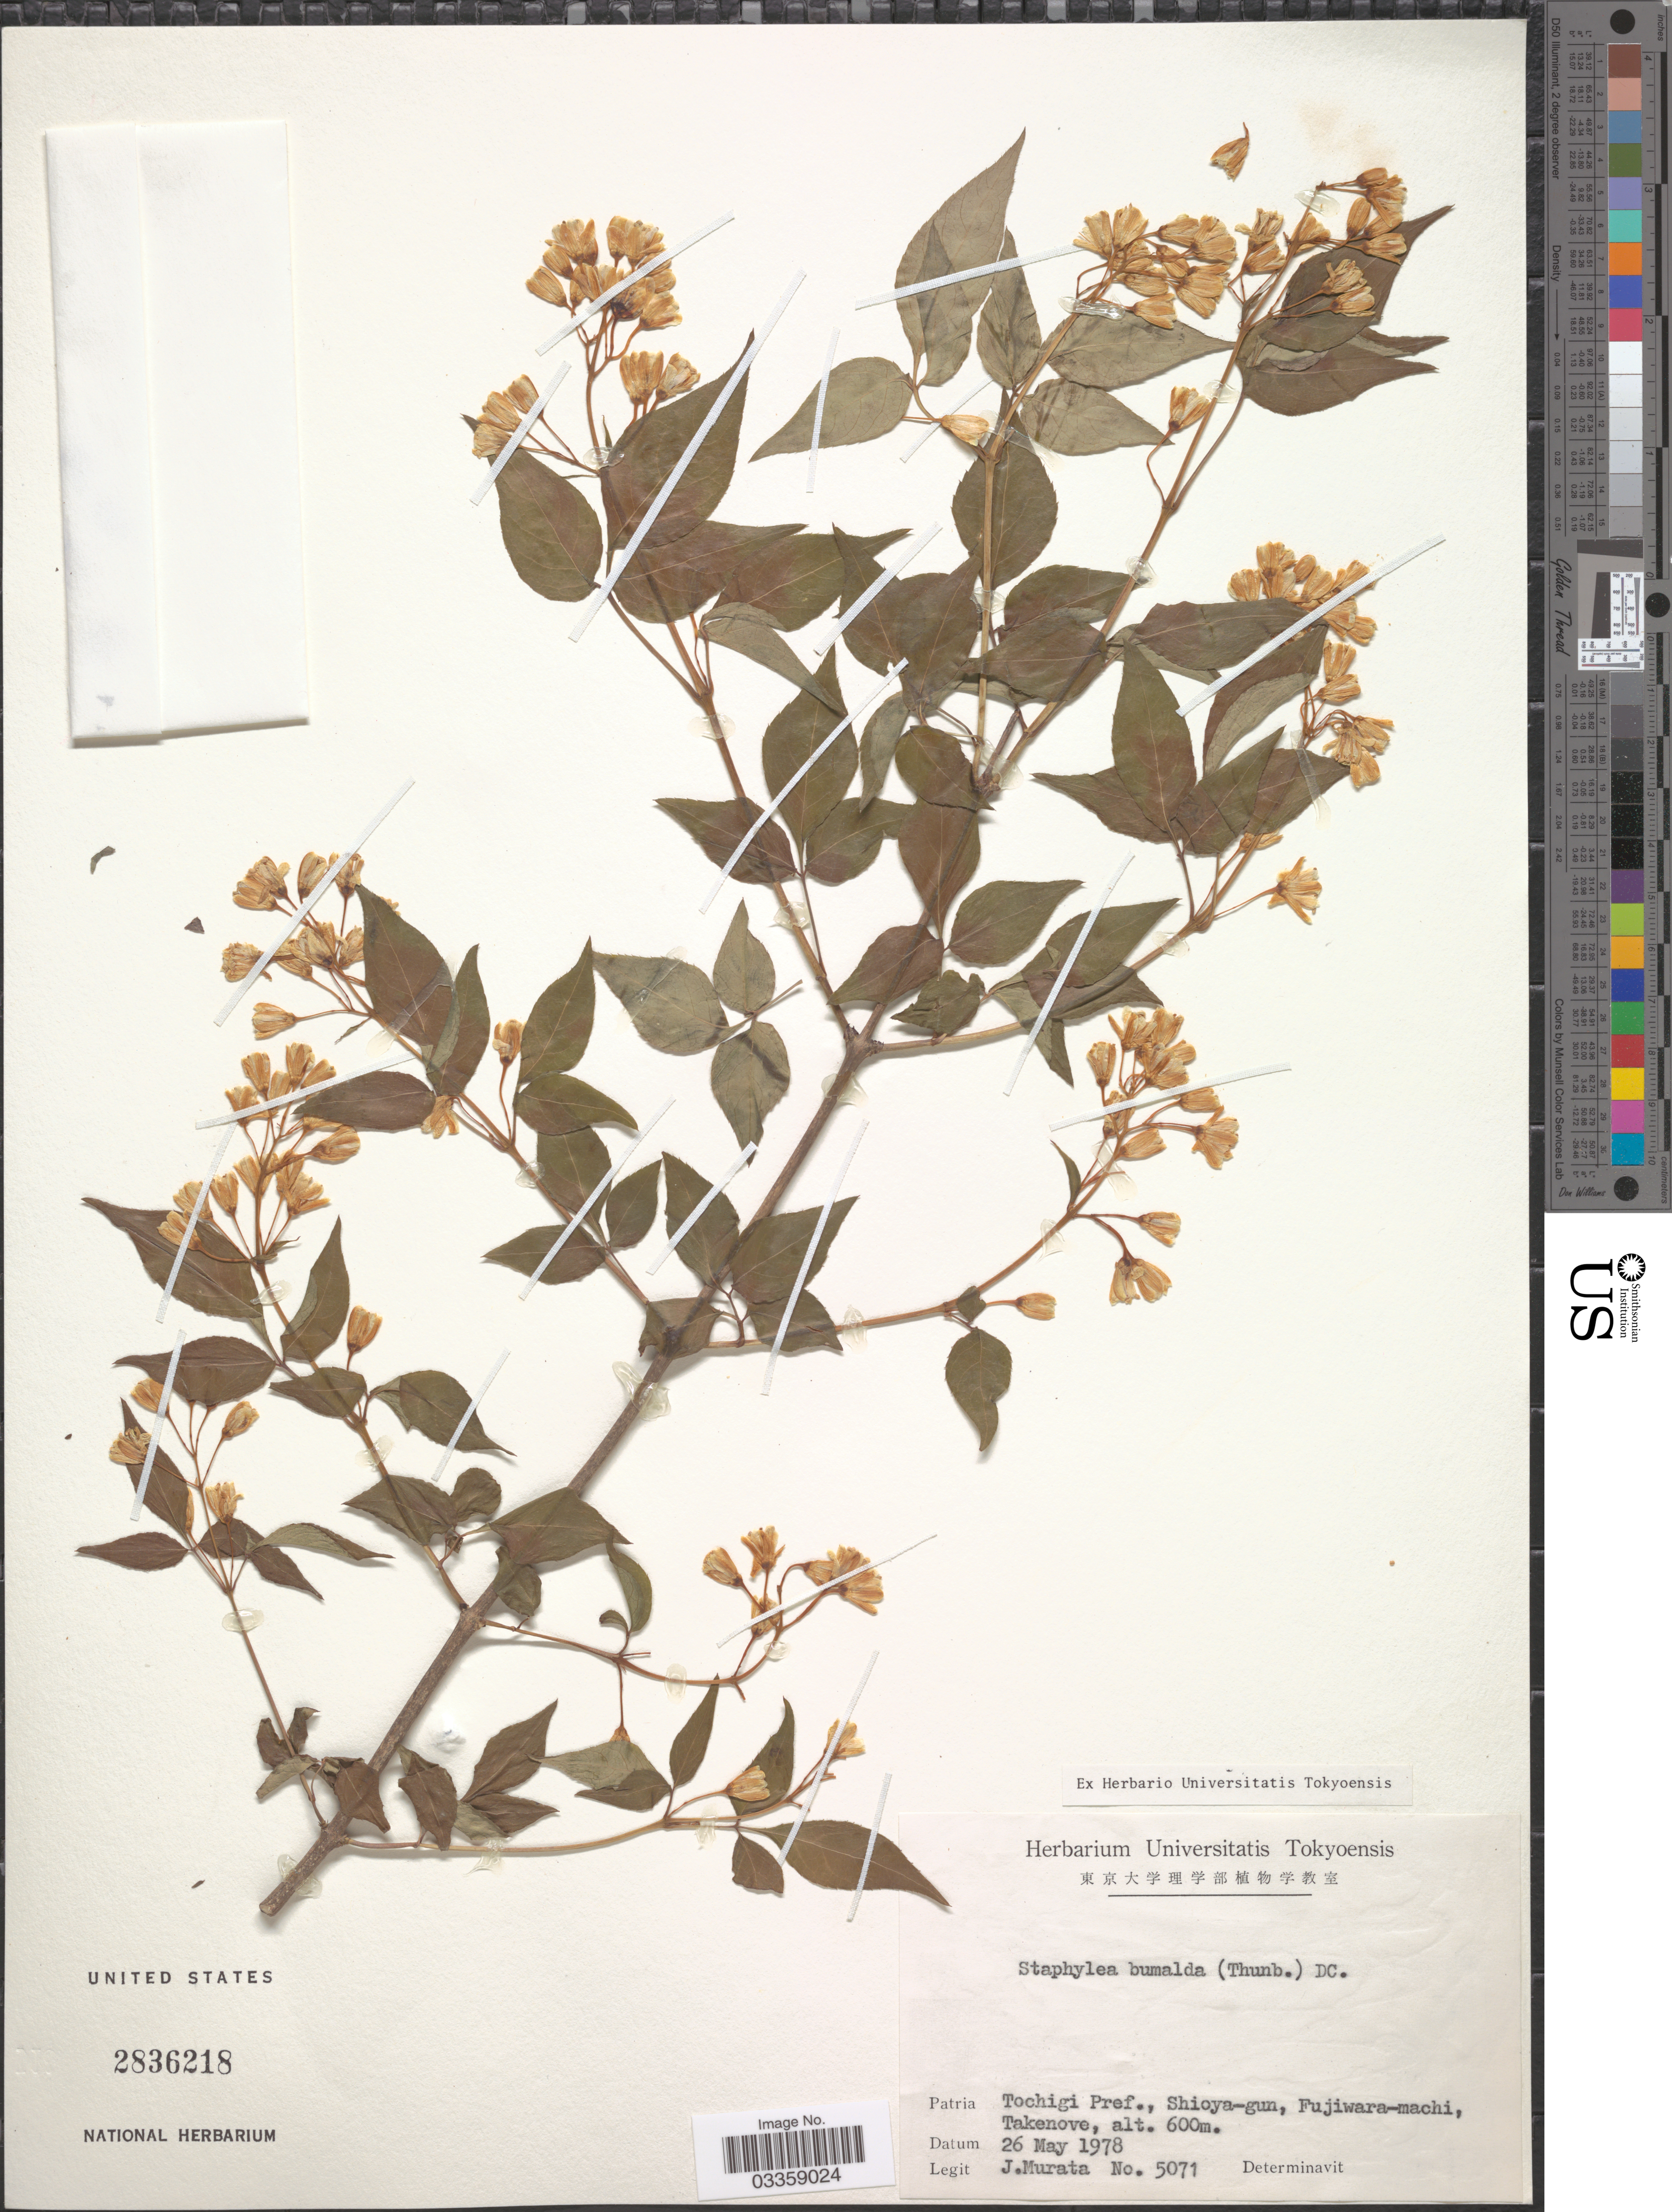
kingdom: Plantae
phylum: Tracheophyta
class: Magnoliopsida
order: Crossosomatales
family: Staphyleaceae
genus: Staphylea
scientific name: Staphylea bumalda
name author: DC.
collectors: J. Murata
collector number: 5071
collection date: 1978-05-26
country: Japan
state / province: Totigi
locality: Tochigi Pref., Shioya-gun, Fujiwara-machi, Takenove.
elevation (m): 600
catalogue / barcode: US 2836218